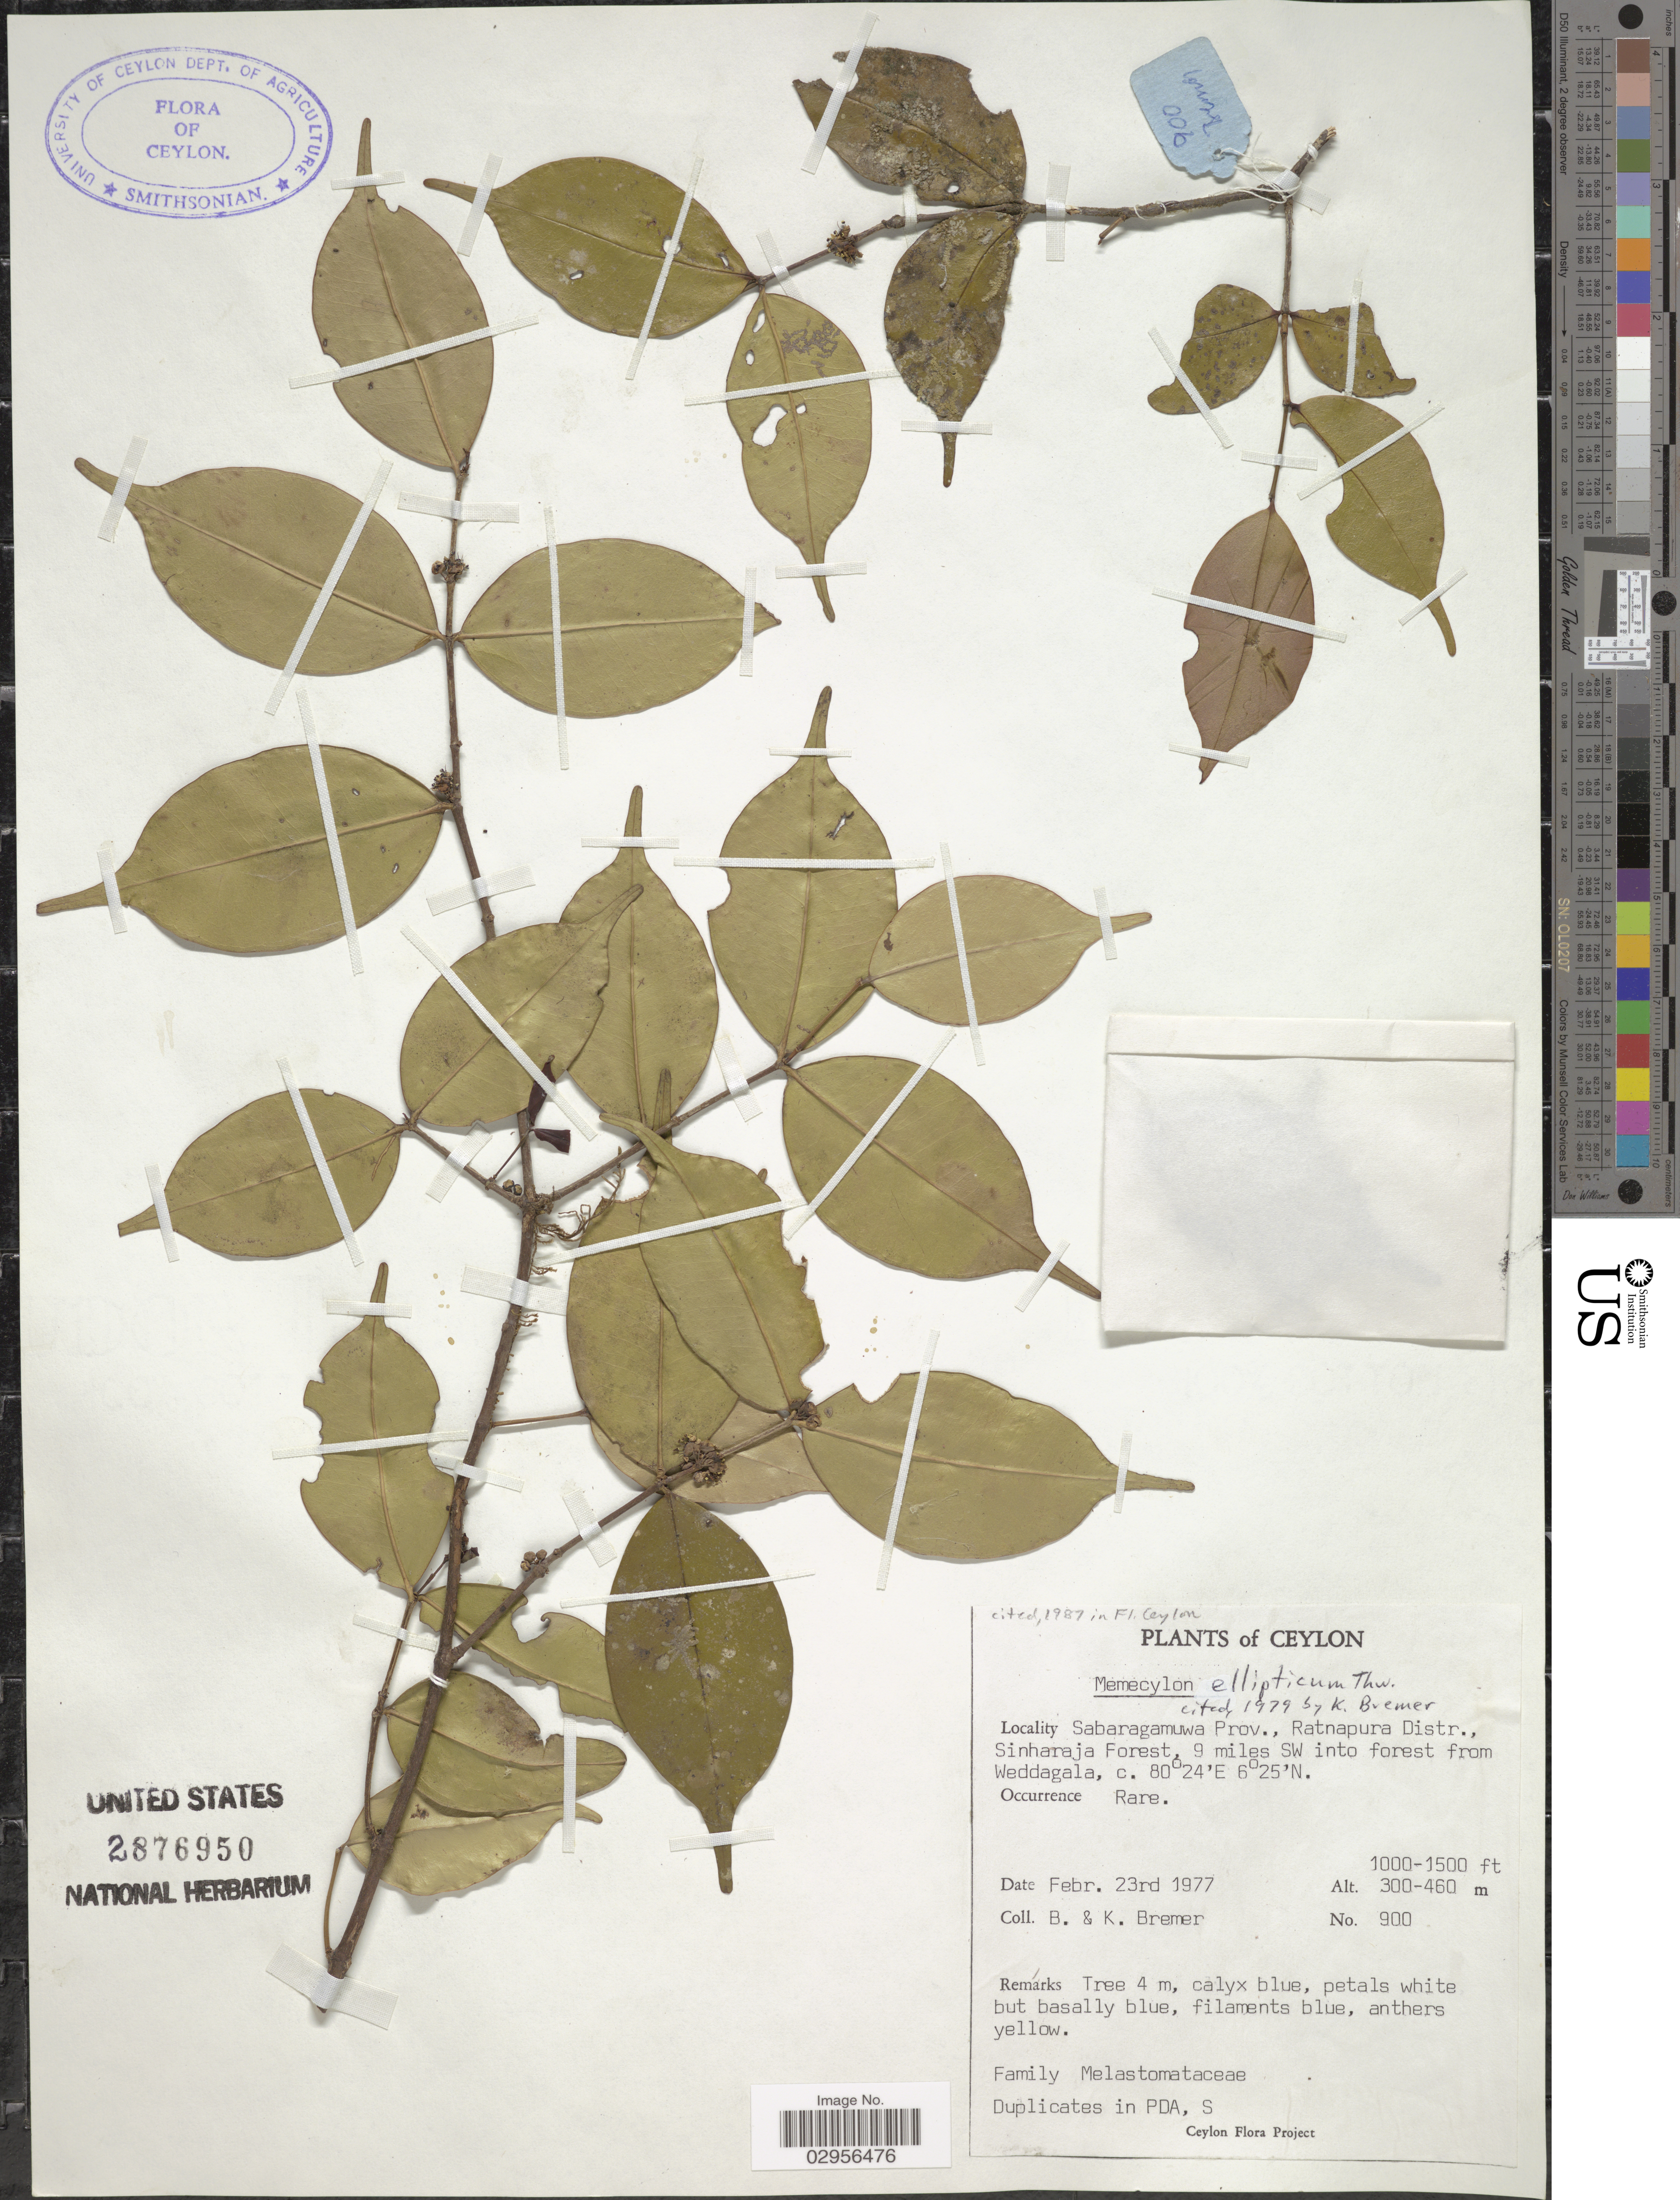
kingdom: Plantae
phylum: Tracheophyta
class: Magnoliopsida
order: Myrtales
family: Melastomataceae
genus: Memecylon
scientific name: Memecylon ellipticum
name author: Thwaites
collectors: B. Bremer & K. Bremer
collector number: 900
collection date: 1977-02-23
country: Sri Lanka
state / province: Sabaragamuwa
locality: Ceylon, Sabaragamuwa Prov., Ratnapura Distr., Sinharaja Forest, 9 miles SW into forest from Weddagala.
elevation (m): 300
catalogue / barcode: US 2876950